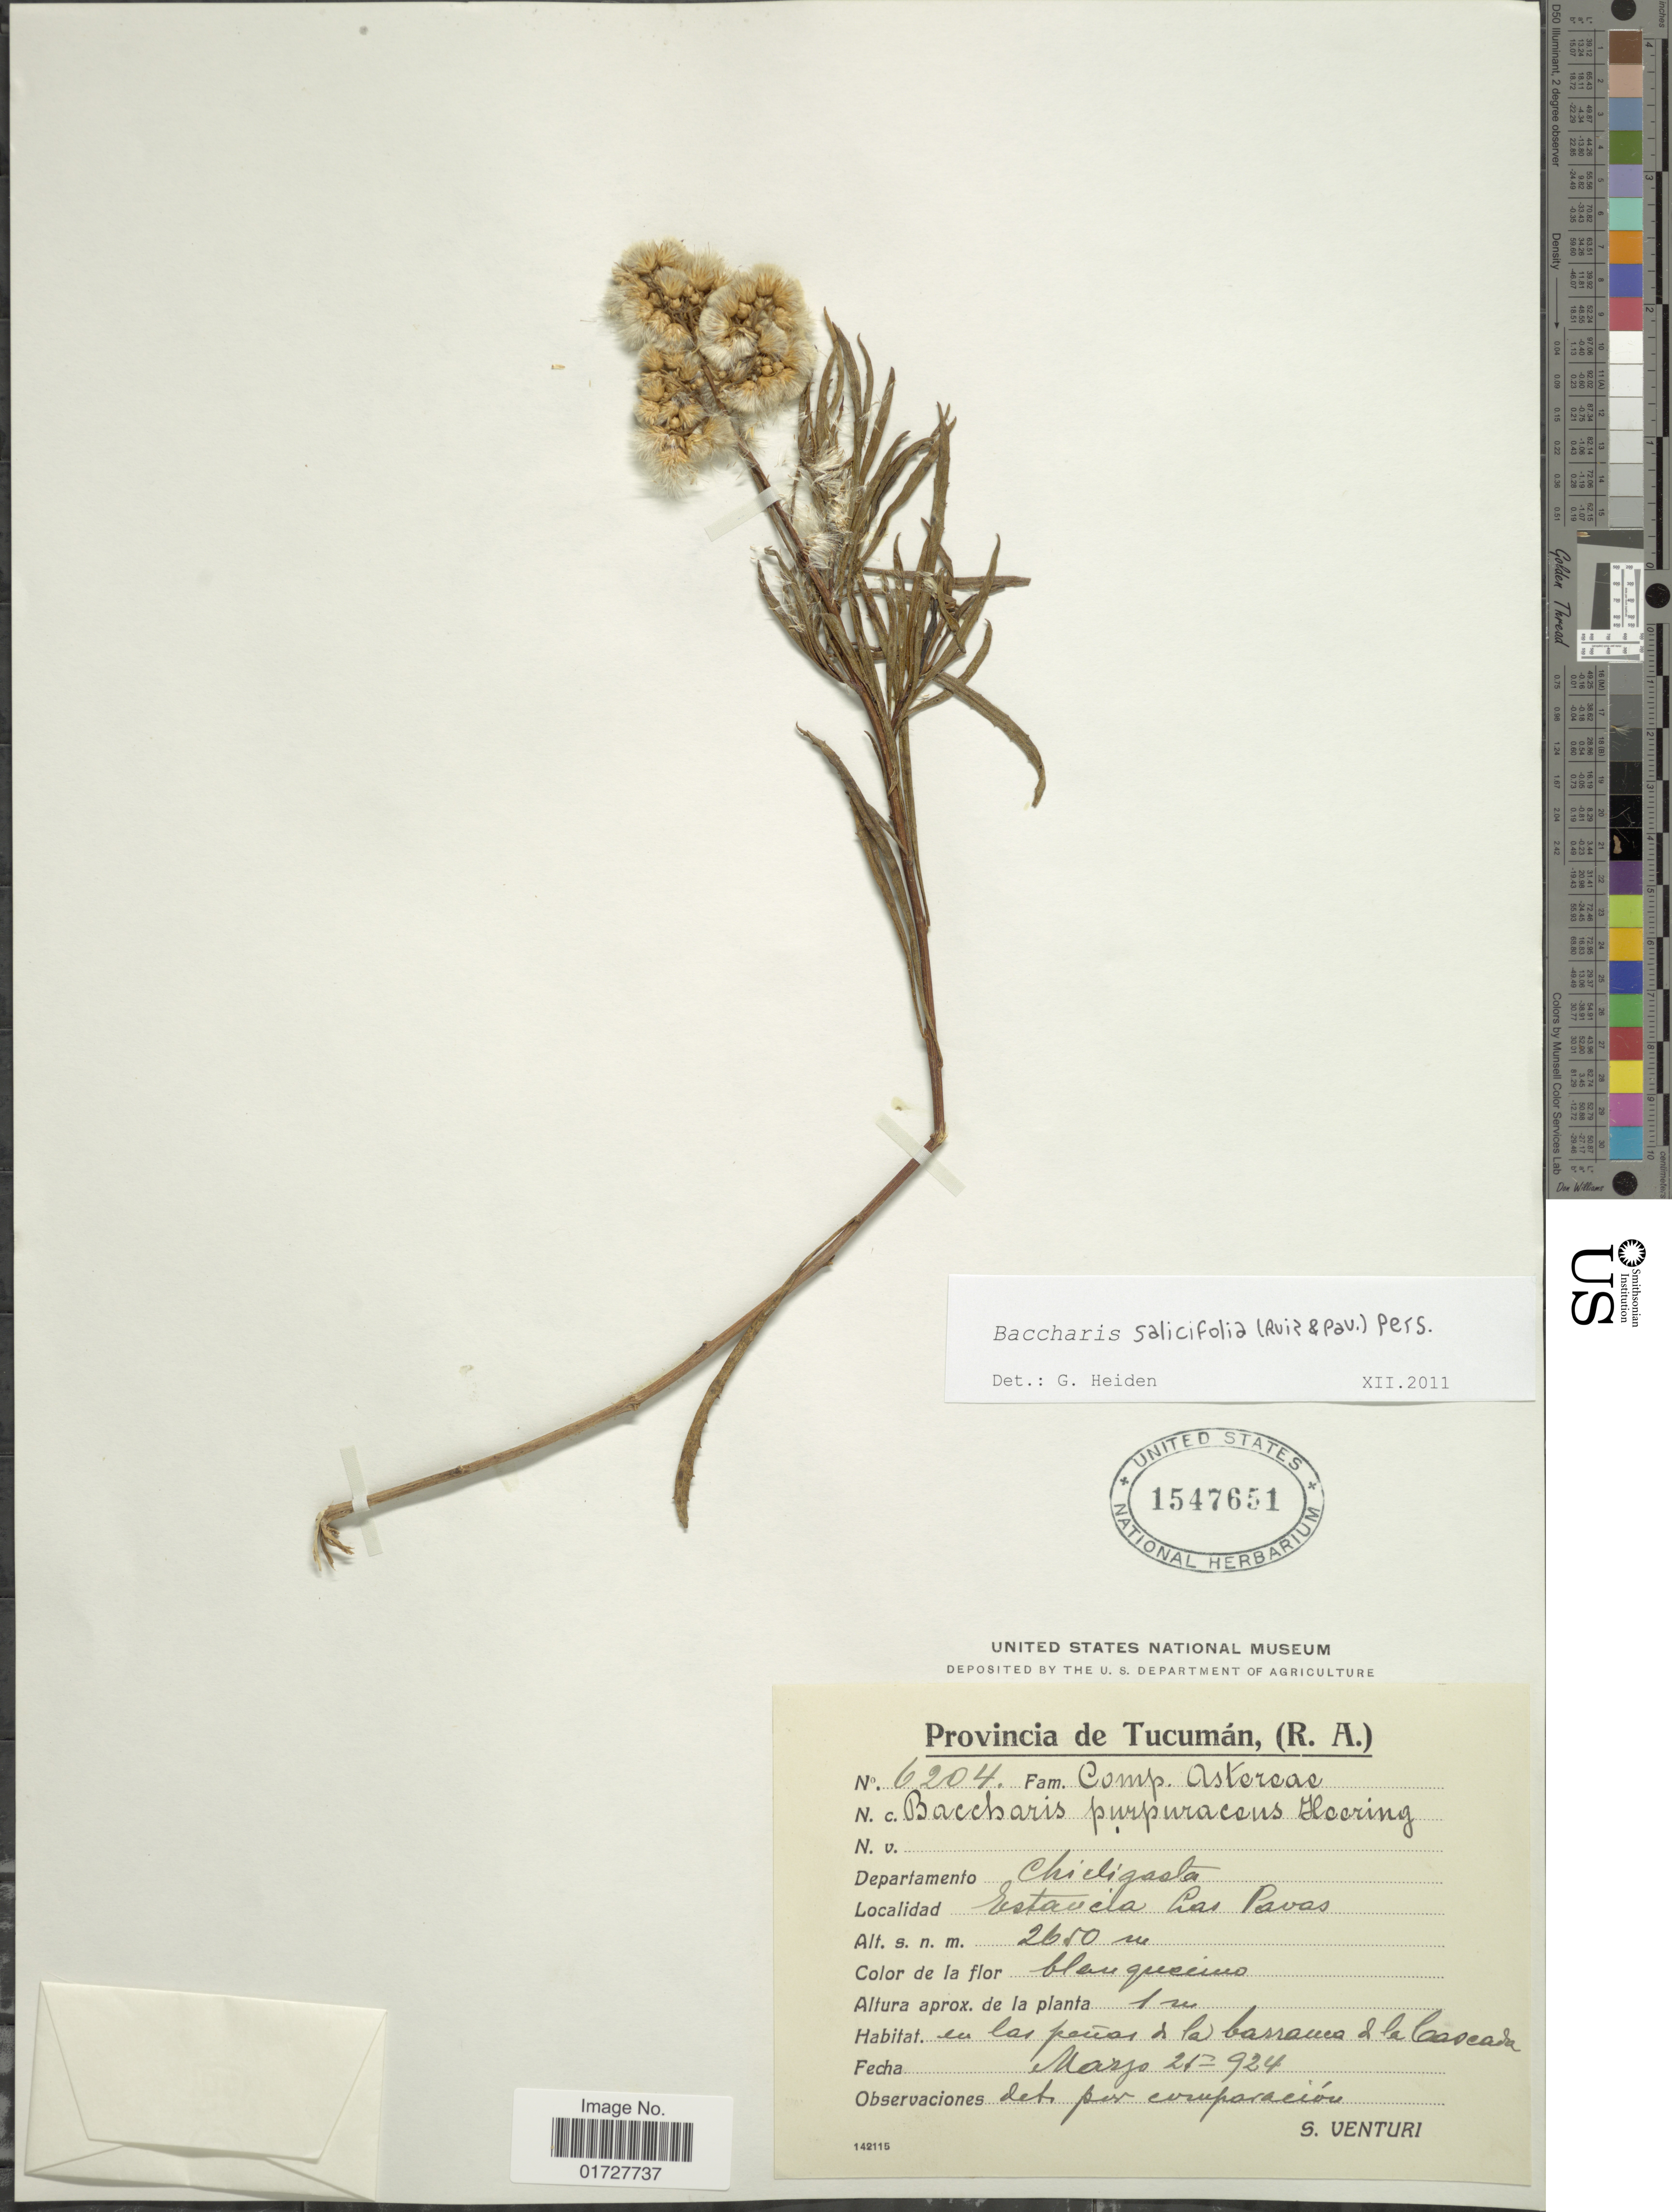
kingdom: Plantae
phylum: Tracheophyta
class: Magnoliopsida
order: Asterales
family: Asteraceae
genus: Baccharis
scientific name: Baccharis salicifolia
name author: (Ruiz & Pav.) Pers.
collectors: S. Venturi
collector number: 6204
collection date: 1924-03-21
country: Argentina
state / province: Tucuman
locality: Departamento Chicligasta, Estancia Las Pavas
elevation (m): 2650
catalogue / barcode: US 1547651